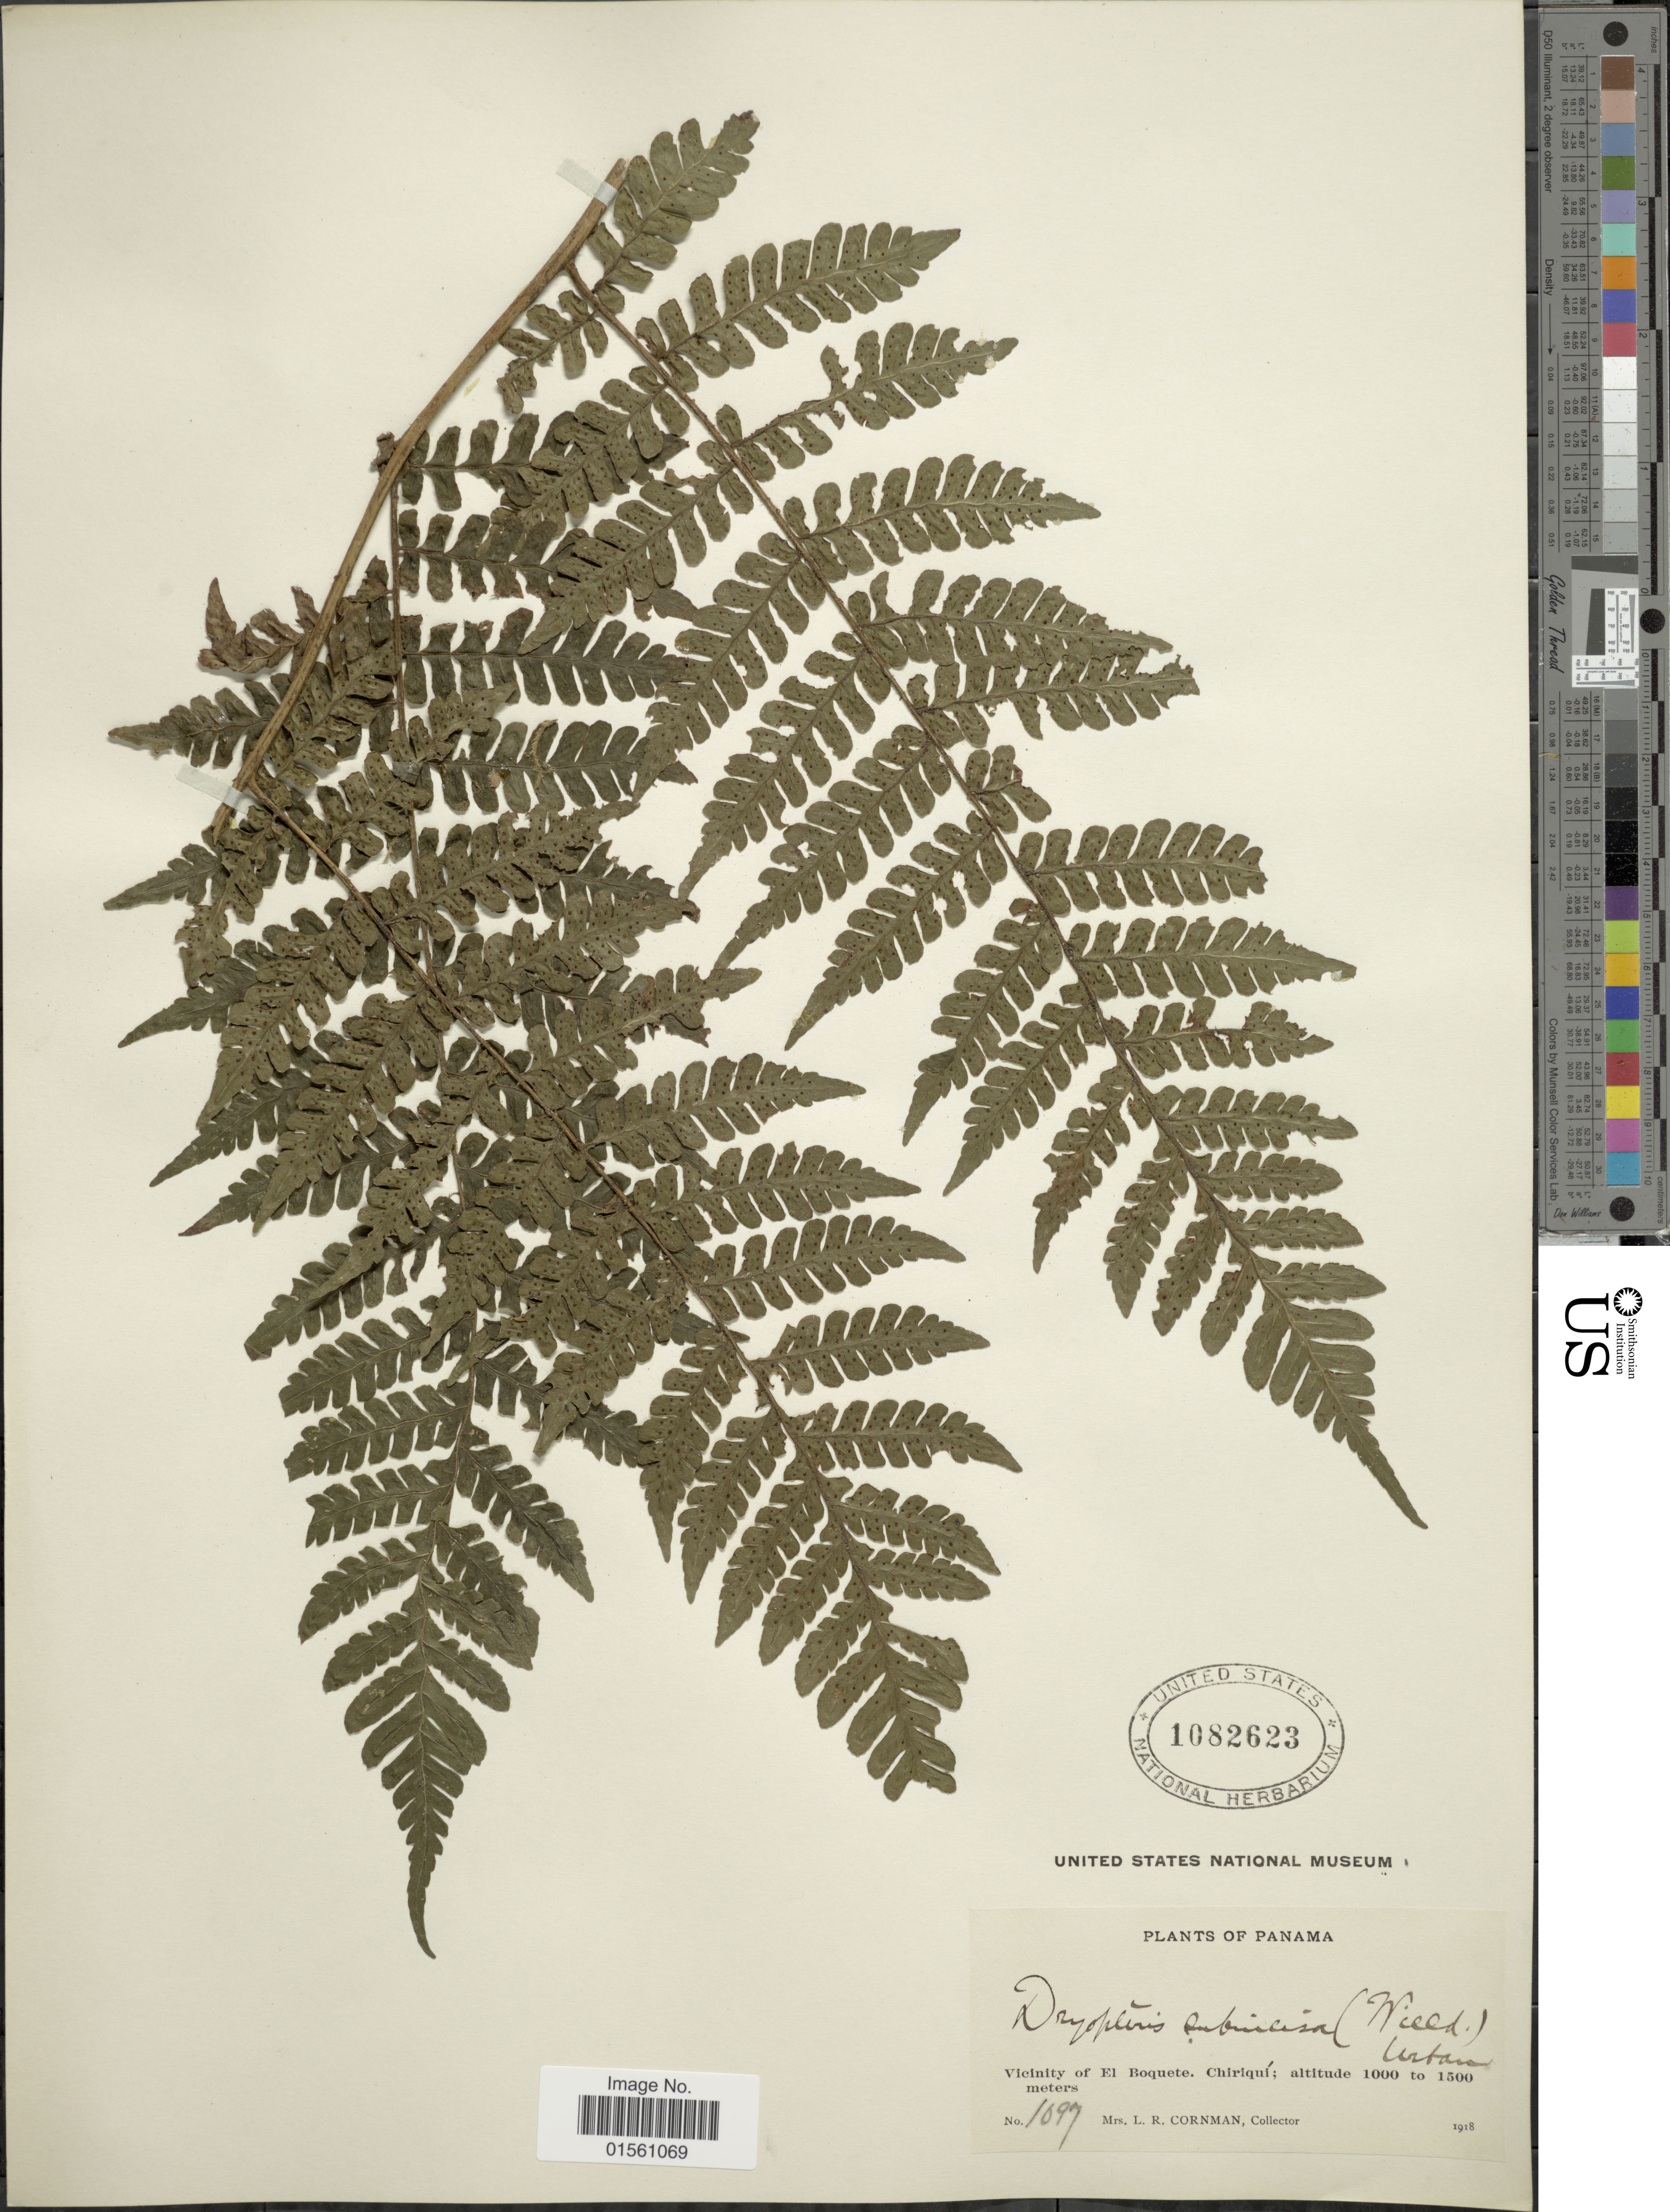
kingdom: Plantae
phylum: Tracheophyta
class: Polypodiopsida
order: Polypodiales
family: Dryopteridaceae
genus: Megalastrum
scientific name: Megalastrum subincisum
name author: (Willd.) A.R. Sm. & R.C. Moran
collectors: L. Cornman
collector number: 1097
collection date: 1918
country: Panama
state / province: Chiriqui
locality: Vicinity of El Boquete, Chiriqui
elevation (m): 1000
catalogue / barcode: US 1082623